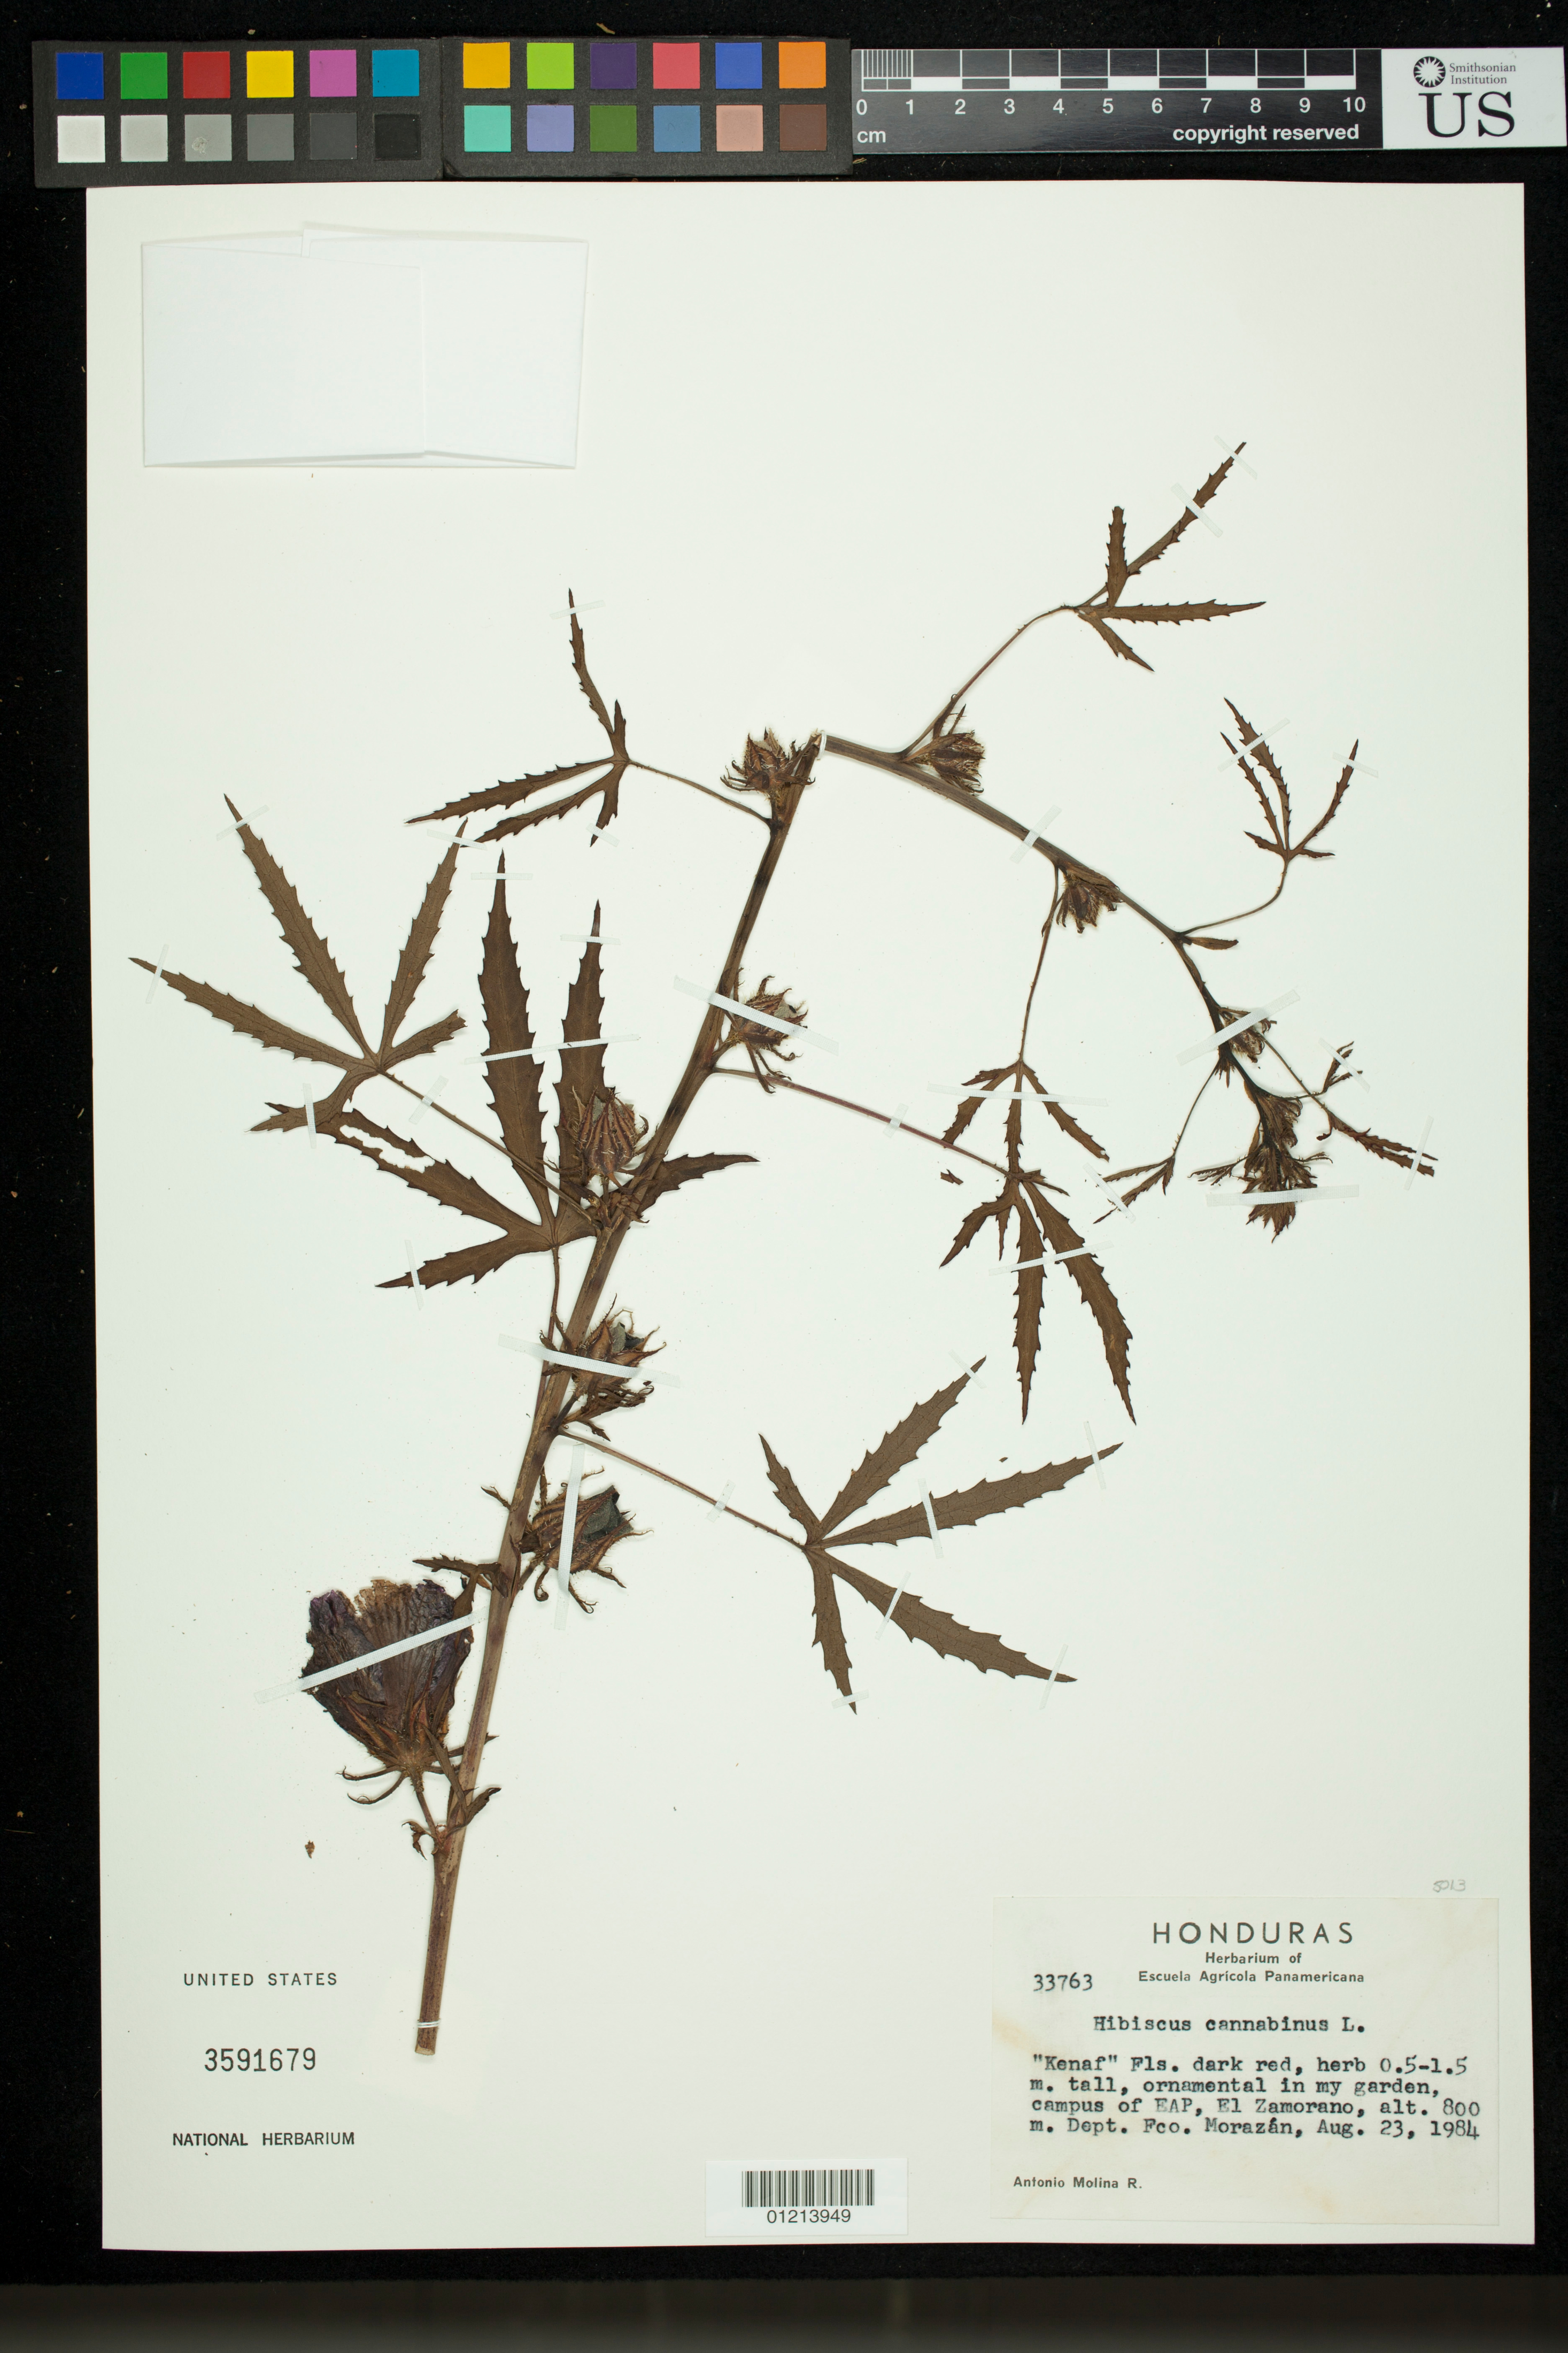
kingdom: Plantae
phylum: Tracheophyta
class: Magnoliopsida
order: Malvales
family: Malvaceae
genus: Hibiscus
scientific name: Hibiscus cannabinus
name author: L.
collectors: A. Molina R.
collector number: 33763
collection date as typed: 23 Aug 1984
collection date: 1984-08-23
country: Honduras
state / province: Fco. Morazán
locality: Ornamental in my garden, campus of EAP, El Zamorano. Dept. Fco. Morazan.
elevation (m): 800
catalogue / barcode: US 3591679